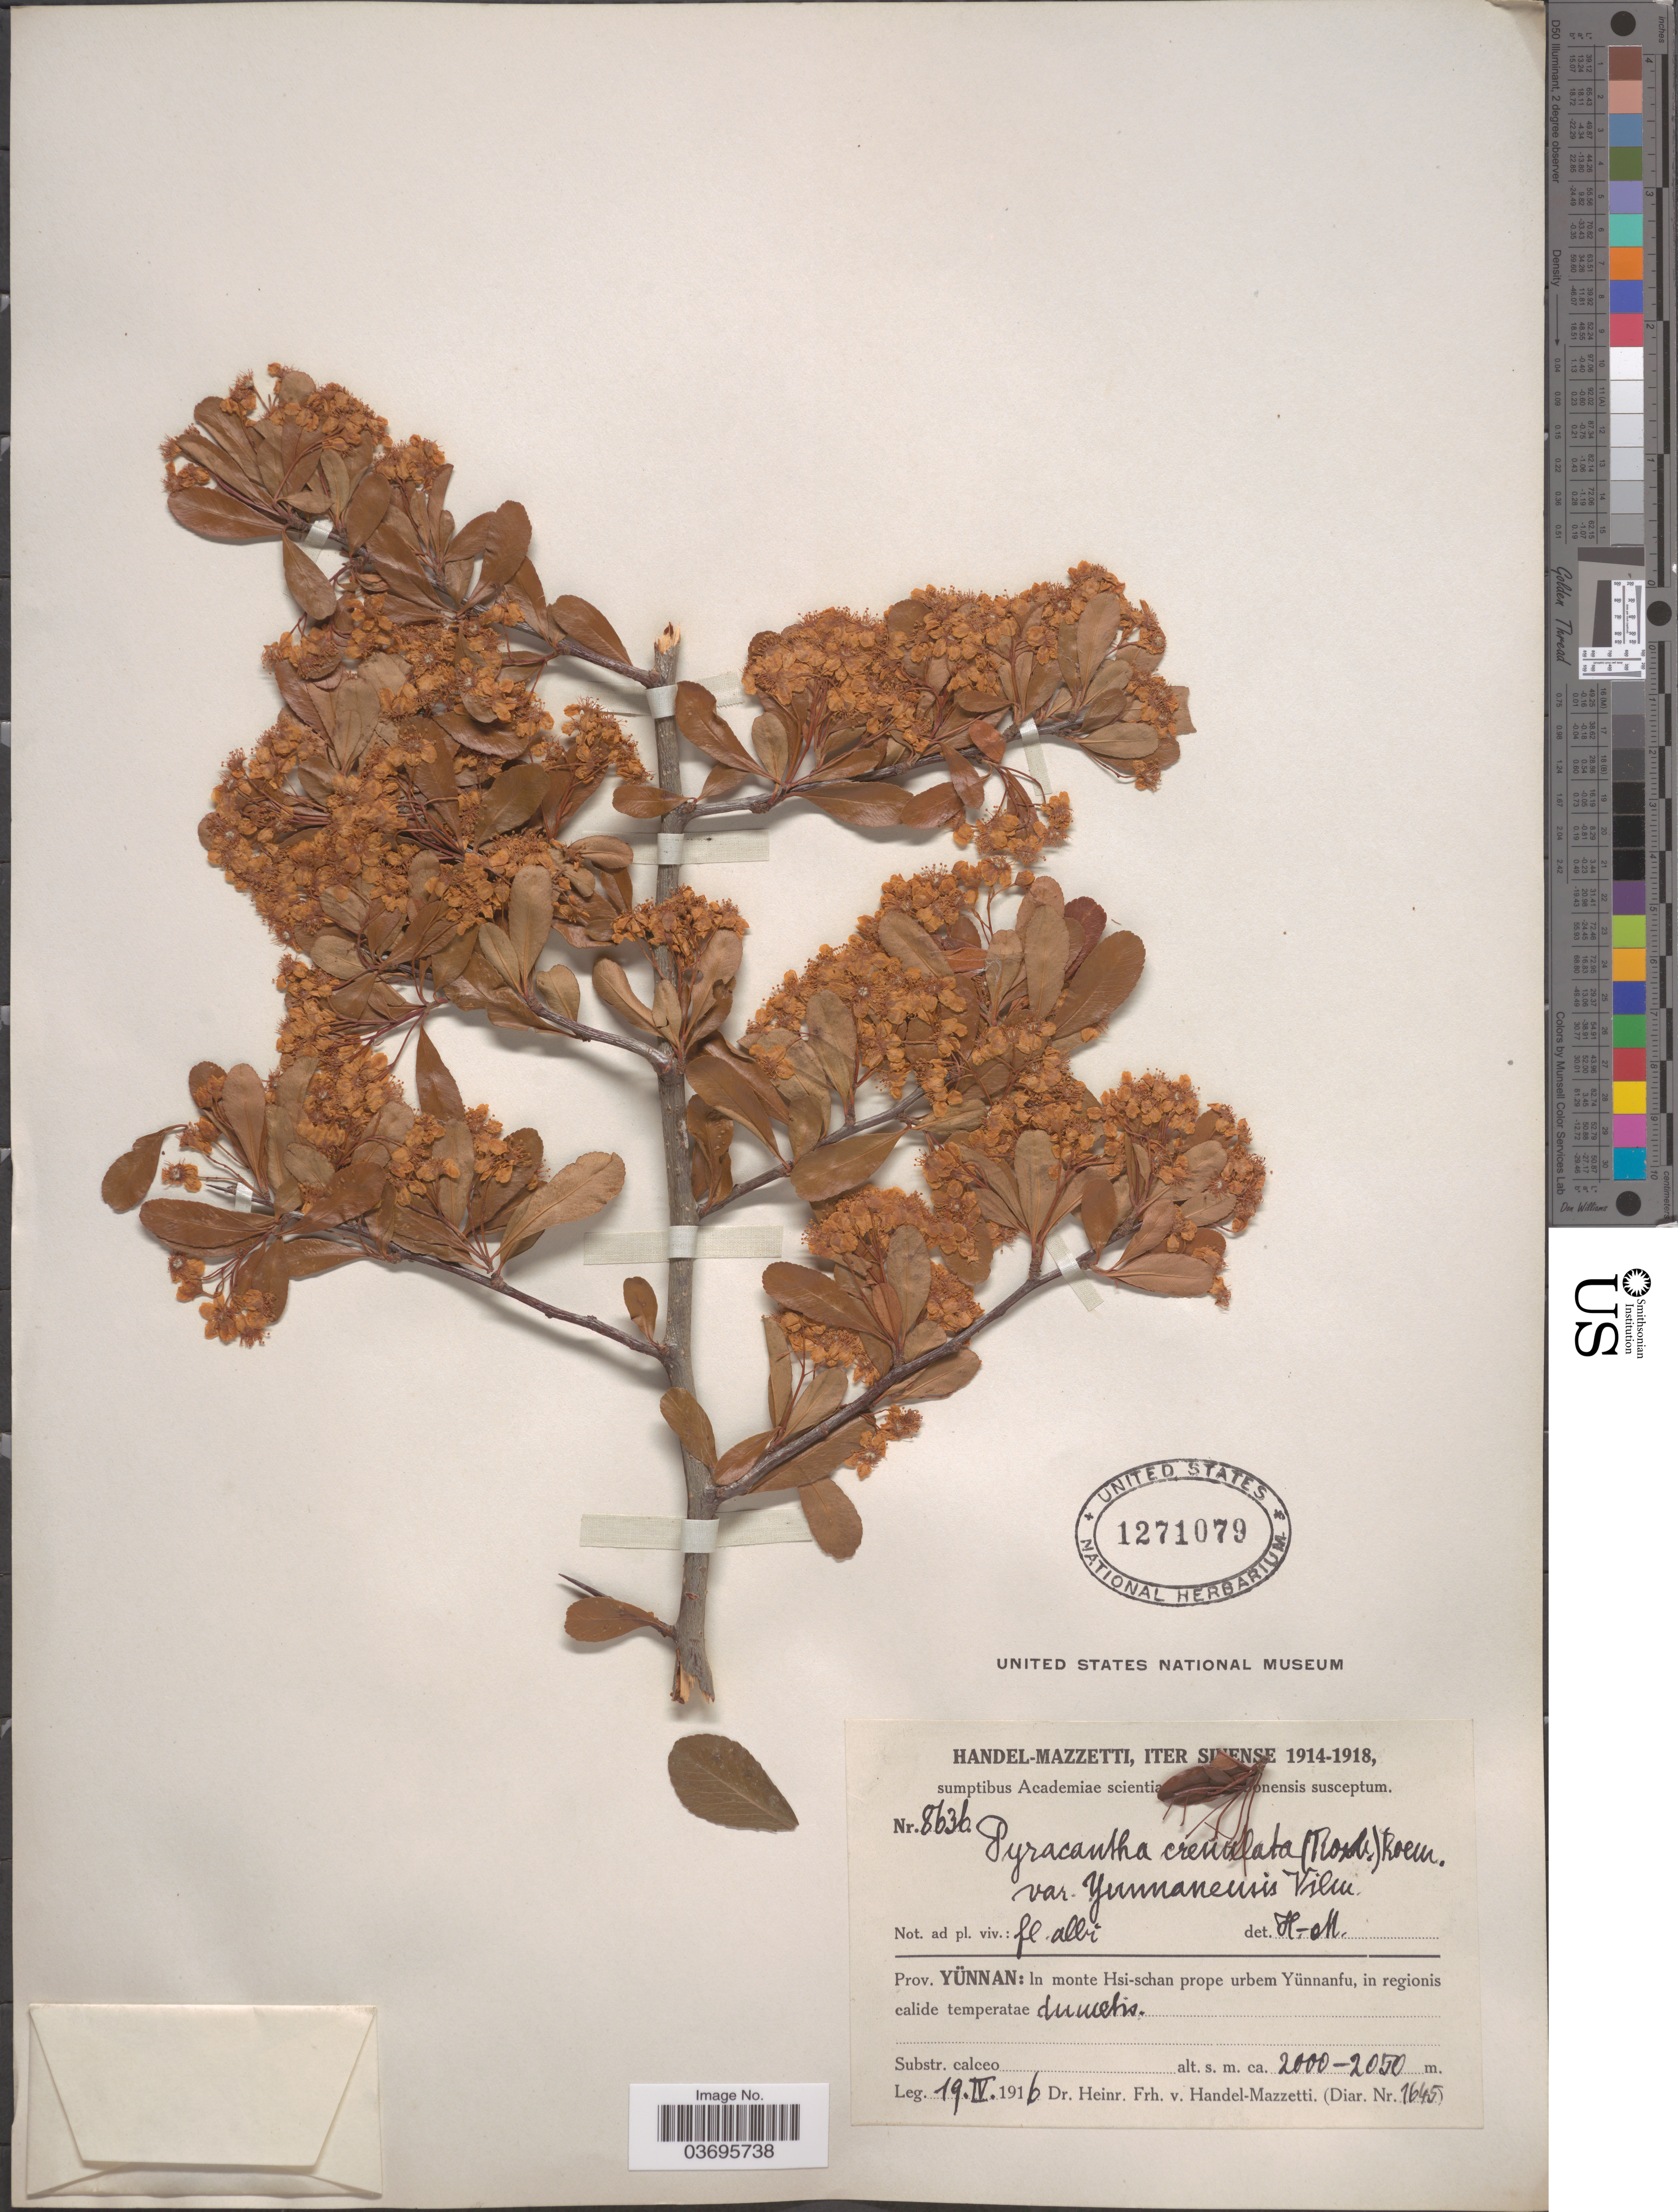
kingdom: Plantae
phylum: Tracheophyta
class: Magnoliopsida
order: Rosales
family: Rosaceae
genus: Pyracantha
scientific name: Pyracantha crenulata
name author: (D. Don) M. Roem.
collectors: H. Handel-Mazzetti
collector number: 8636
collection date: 1916-04-19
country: China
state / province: Yunnan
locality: Iter Sinense. In monte Hsi-schan prope urbem Yünnanfu.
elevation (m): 2000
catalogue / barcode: US 1271079